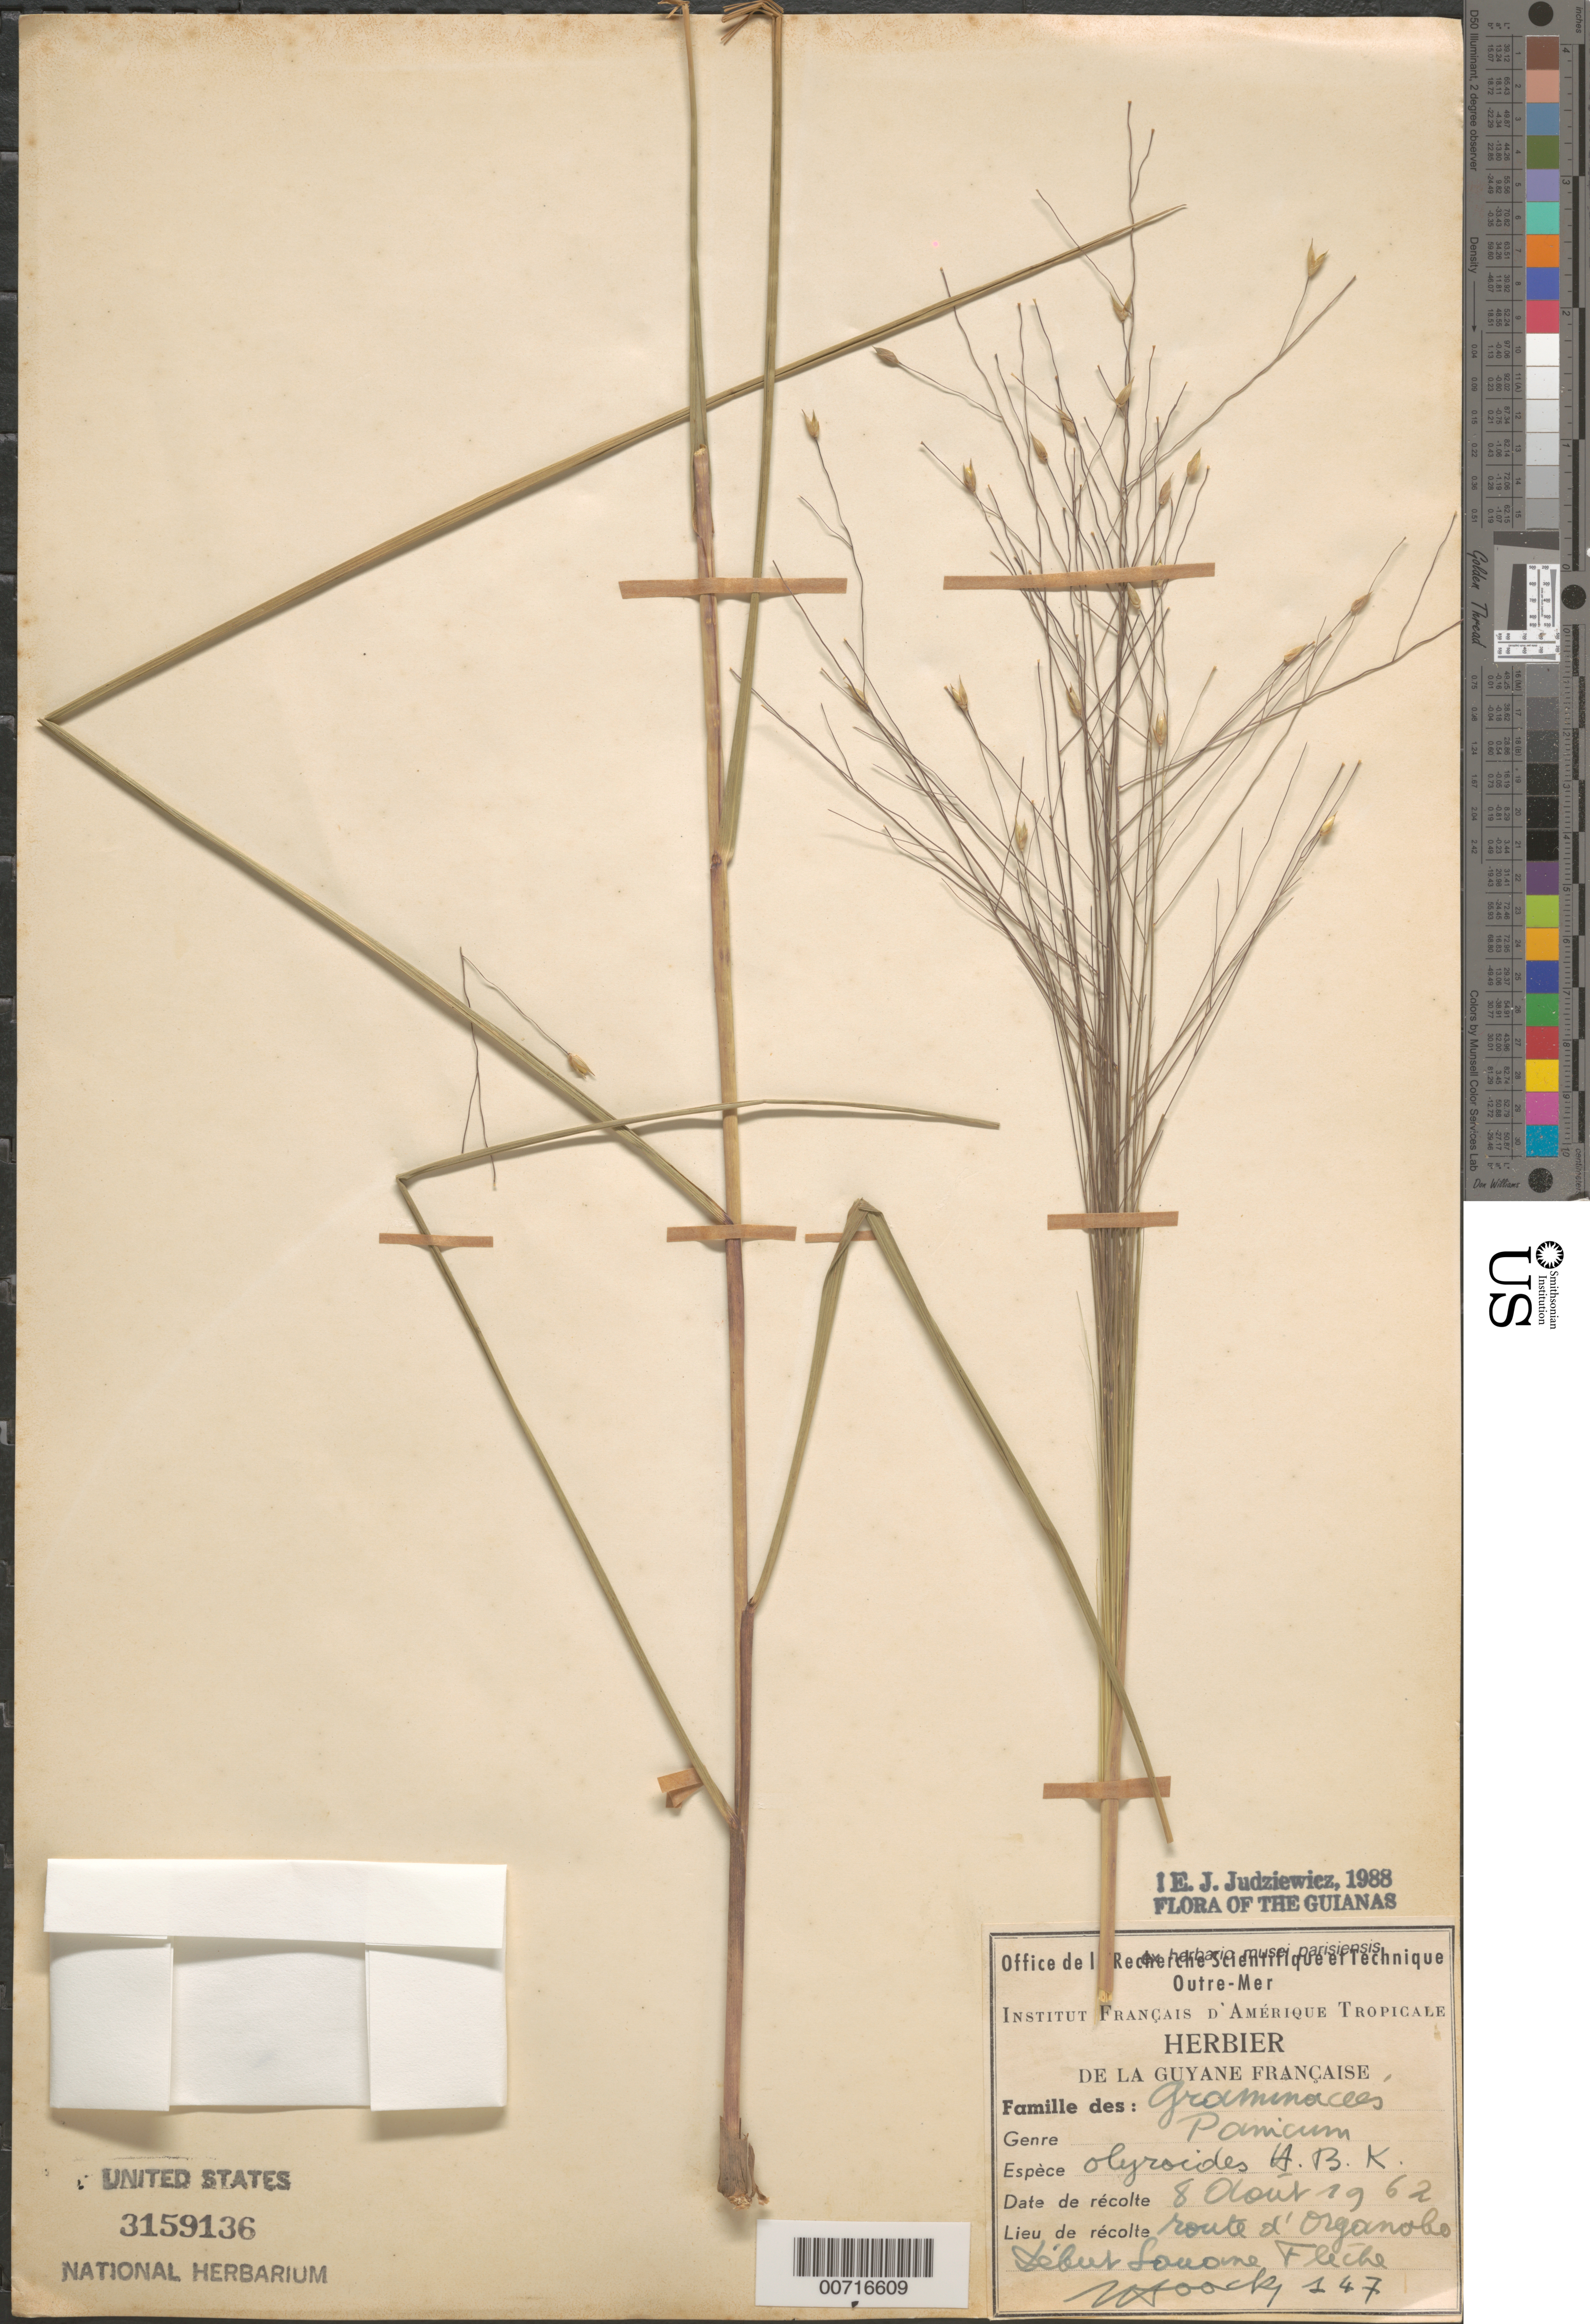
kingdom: Plantae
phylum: Tracheophyta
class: Liliopsida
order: Poales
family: Poaceae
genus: Panicum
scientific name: Panicum olyroides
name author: Kunth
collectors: J. Hoock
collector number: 147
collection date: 1962-08-08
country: French Guiana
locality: Route d'Organobo.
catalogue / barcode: US 3159136